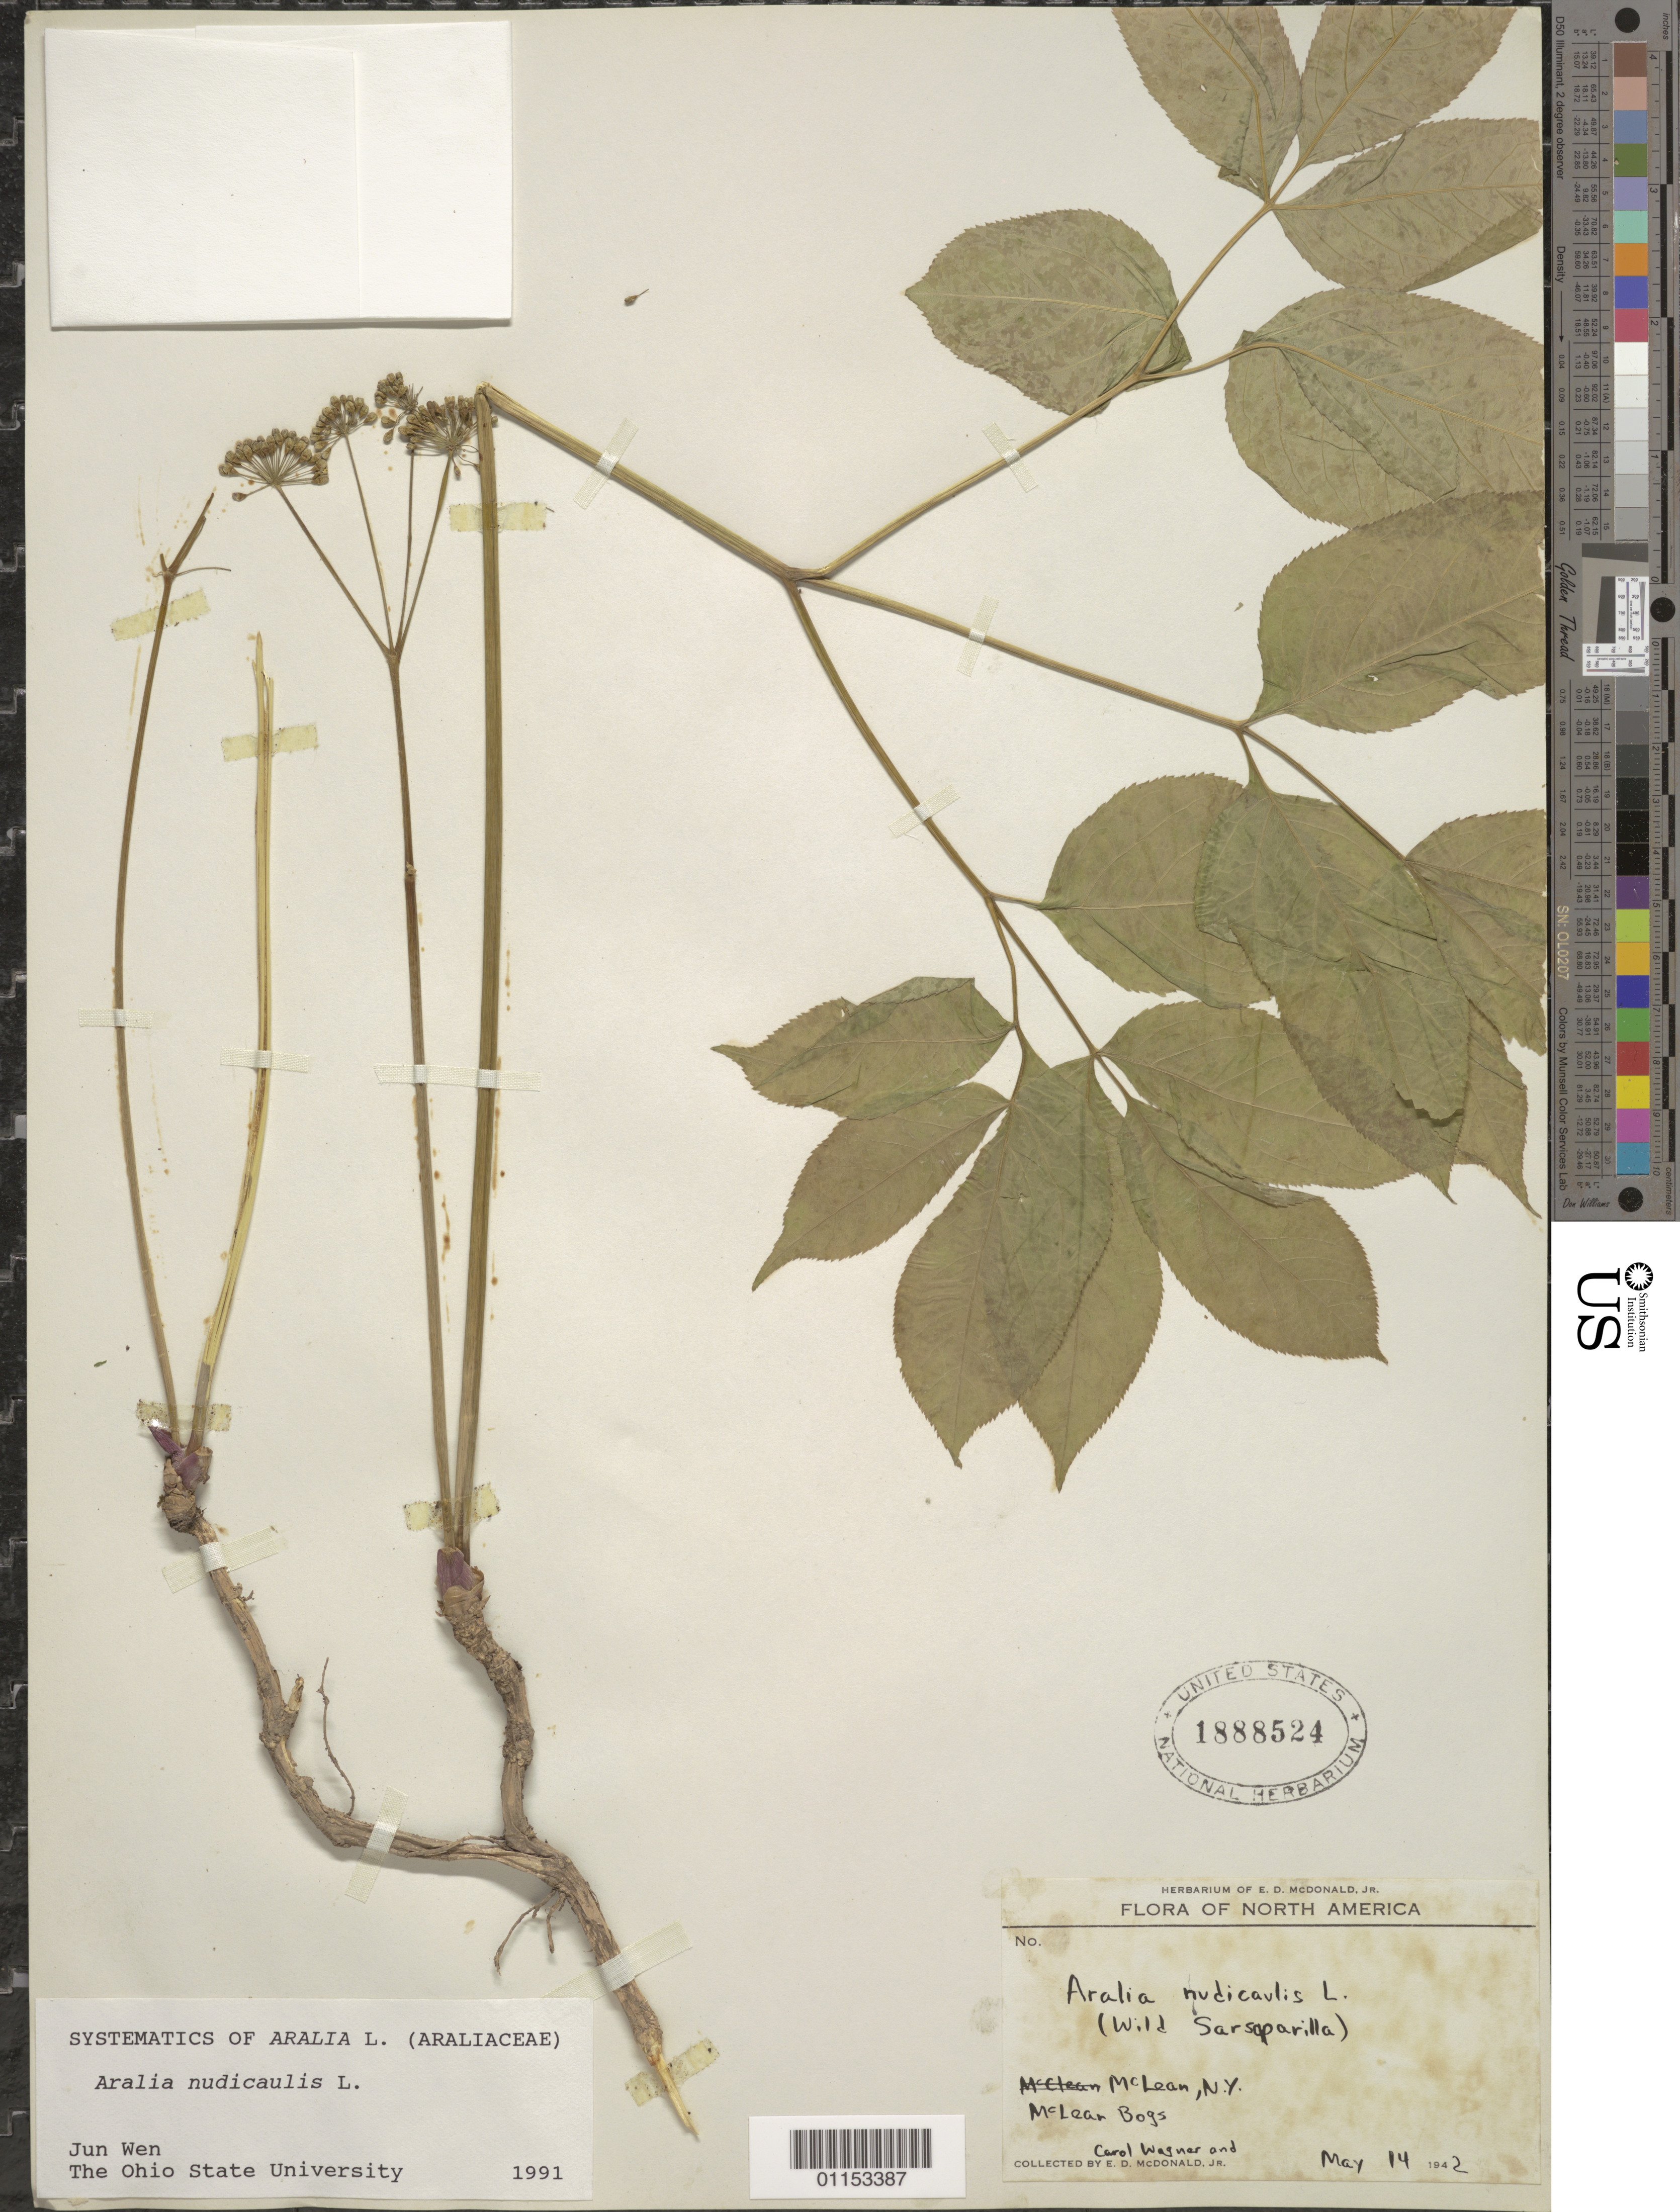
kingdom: Plantae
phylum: Tracheophyta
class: Magnoliopsida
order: Apiales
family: Araliaceae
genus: Aralia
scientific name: Aralia nudicaulis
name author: L.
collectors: C. Wagner & E. D. McDonald Jr.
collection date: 1942-05-14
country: United States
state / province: New York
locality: McLean.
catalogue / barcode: US 1888524